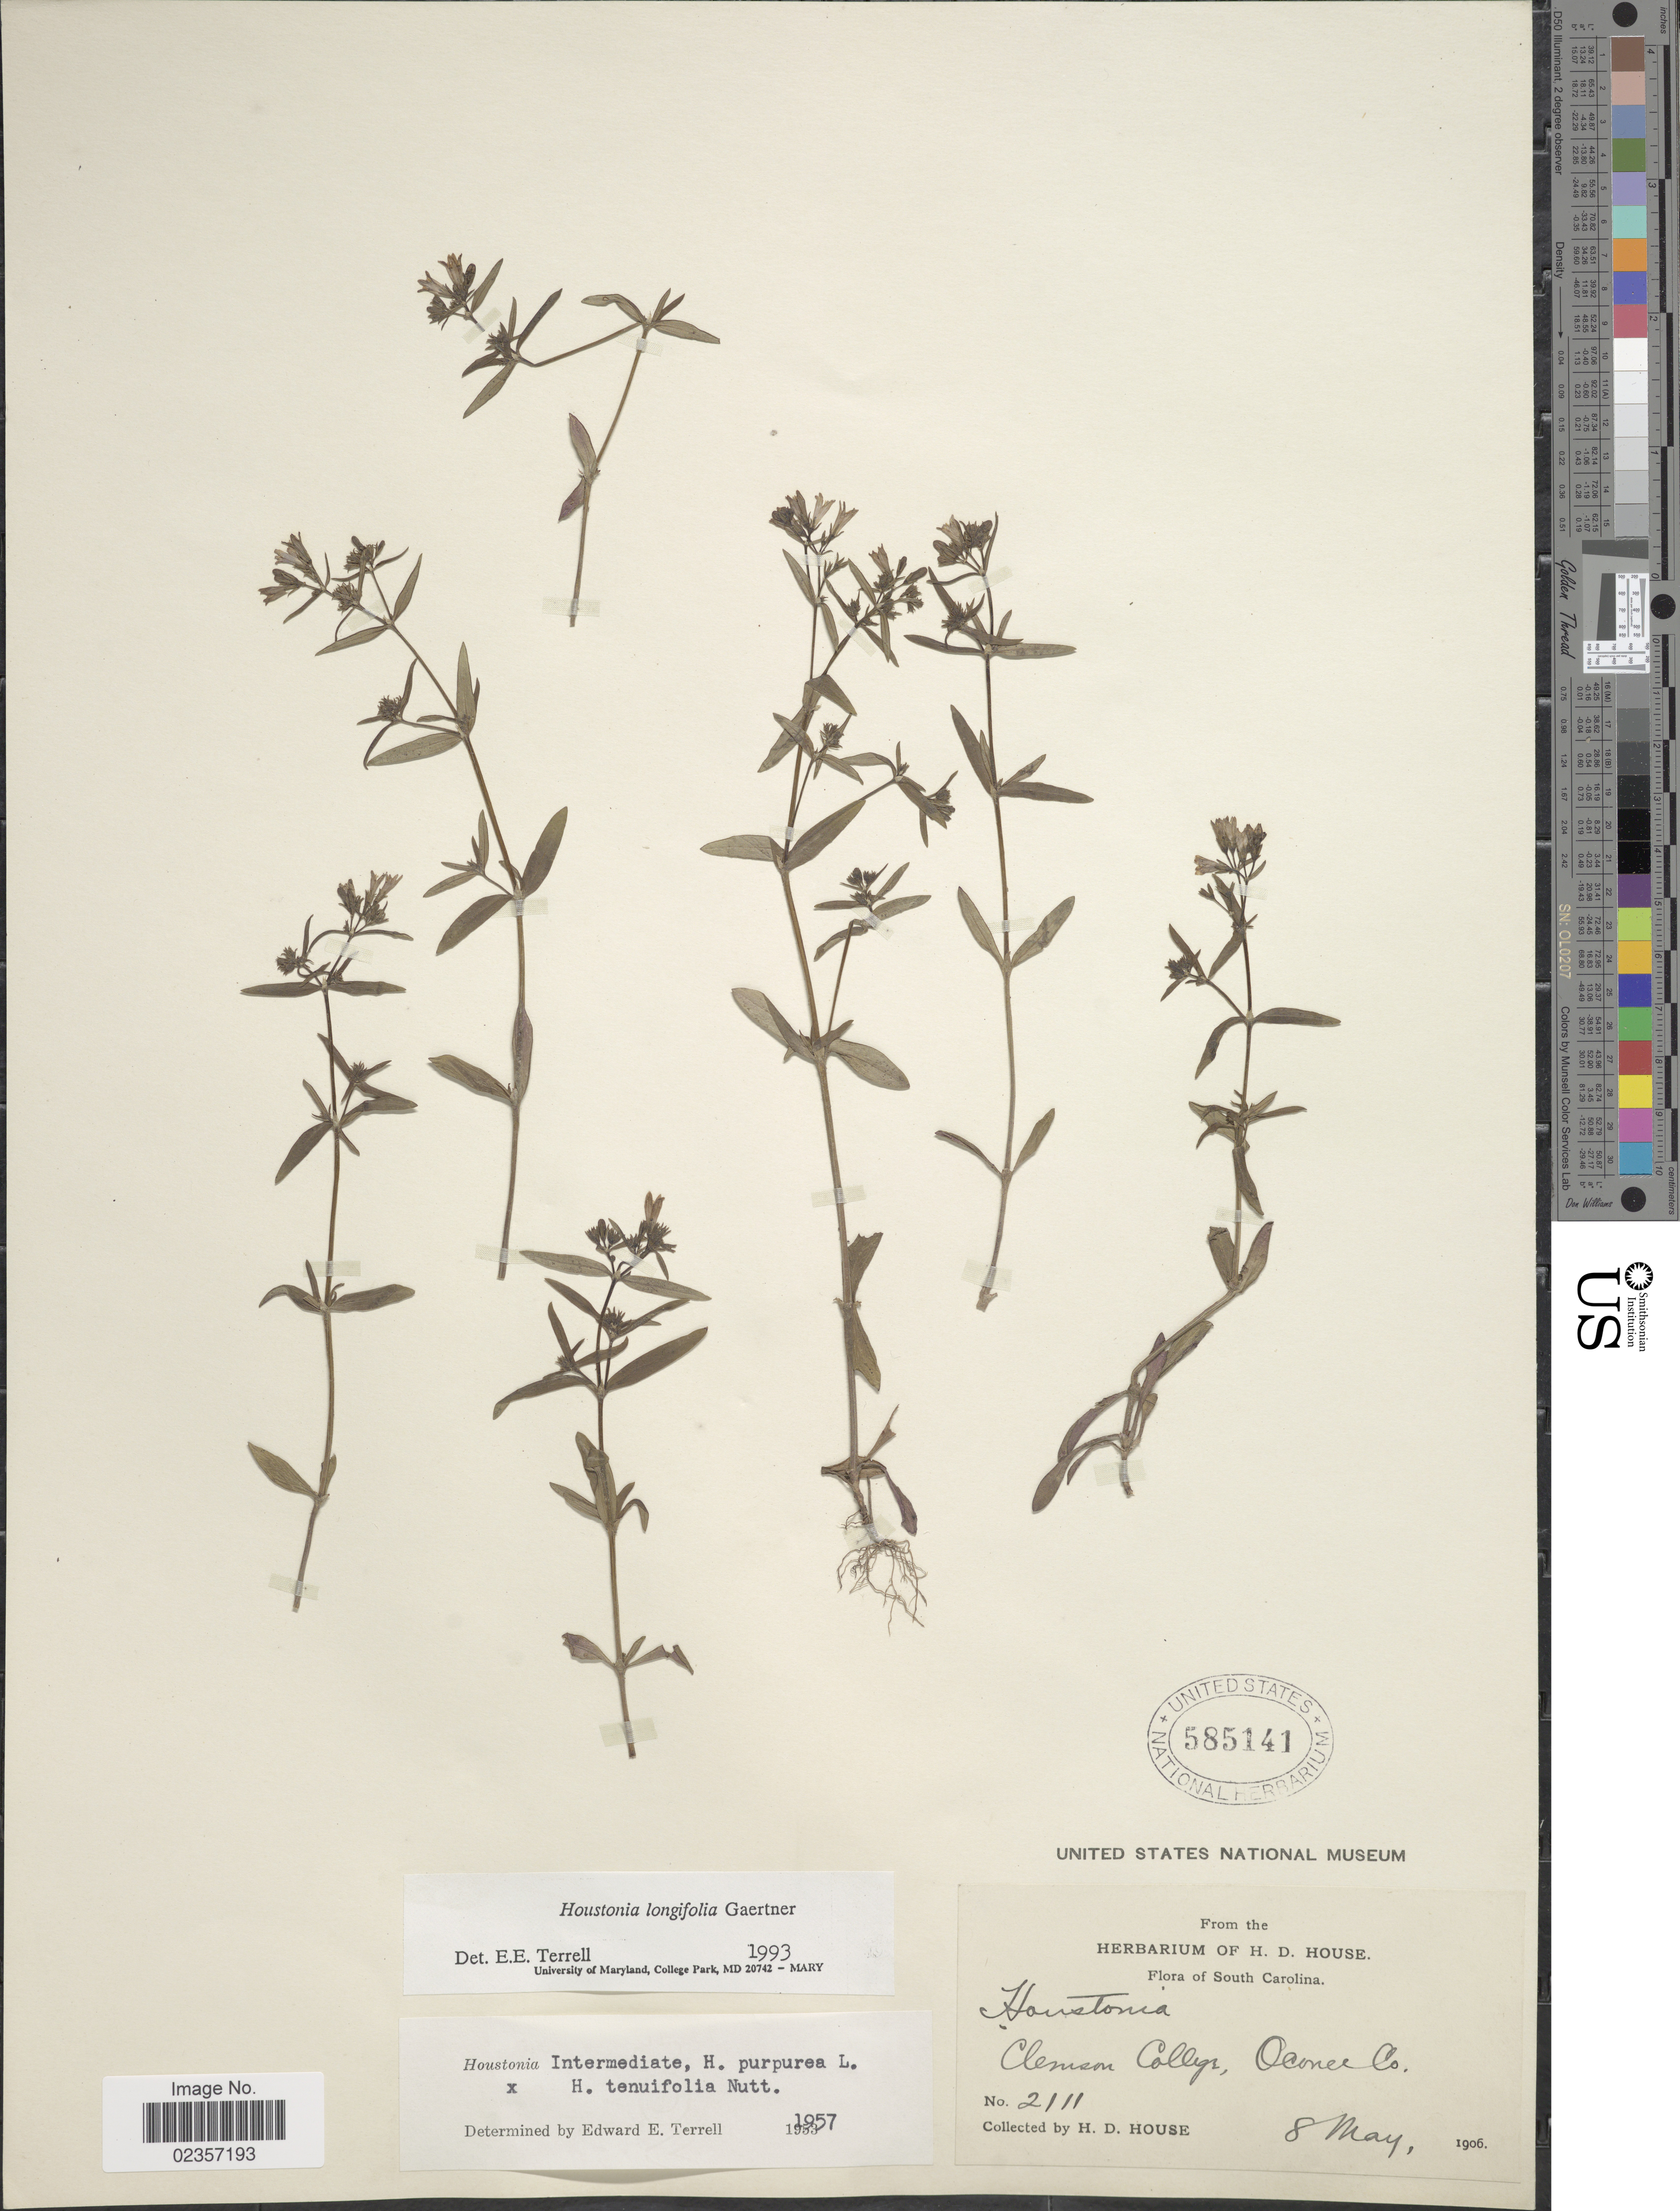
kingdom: Plantae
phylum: Tracheophyta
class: Magnoliopsida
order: Gentianales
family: Rubiaceae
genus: Houstonia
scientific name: Houstonia longifolia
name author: Gaertn.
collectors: H. D. House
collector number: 2111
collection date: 1906-05-08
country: United States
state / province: South Carolina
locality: Clemson College, Oconee Co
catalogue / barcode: US 585141